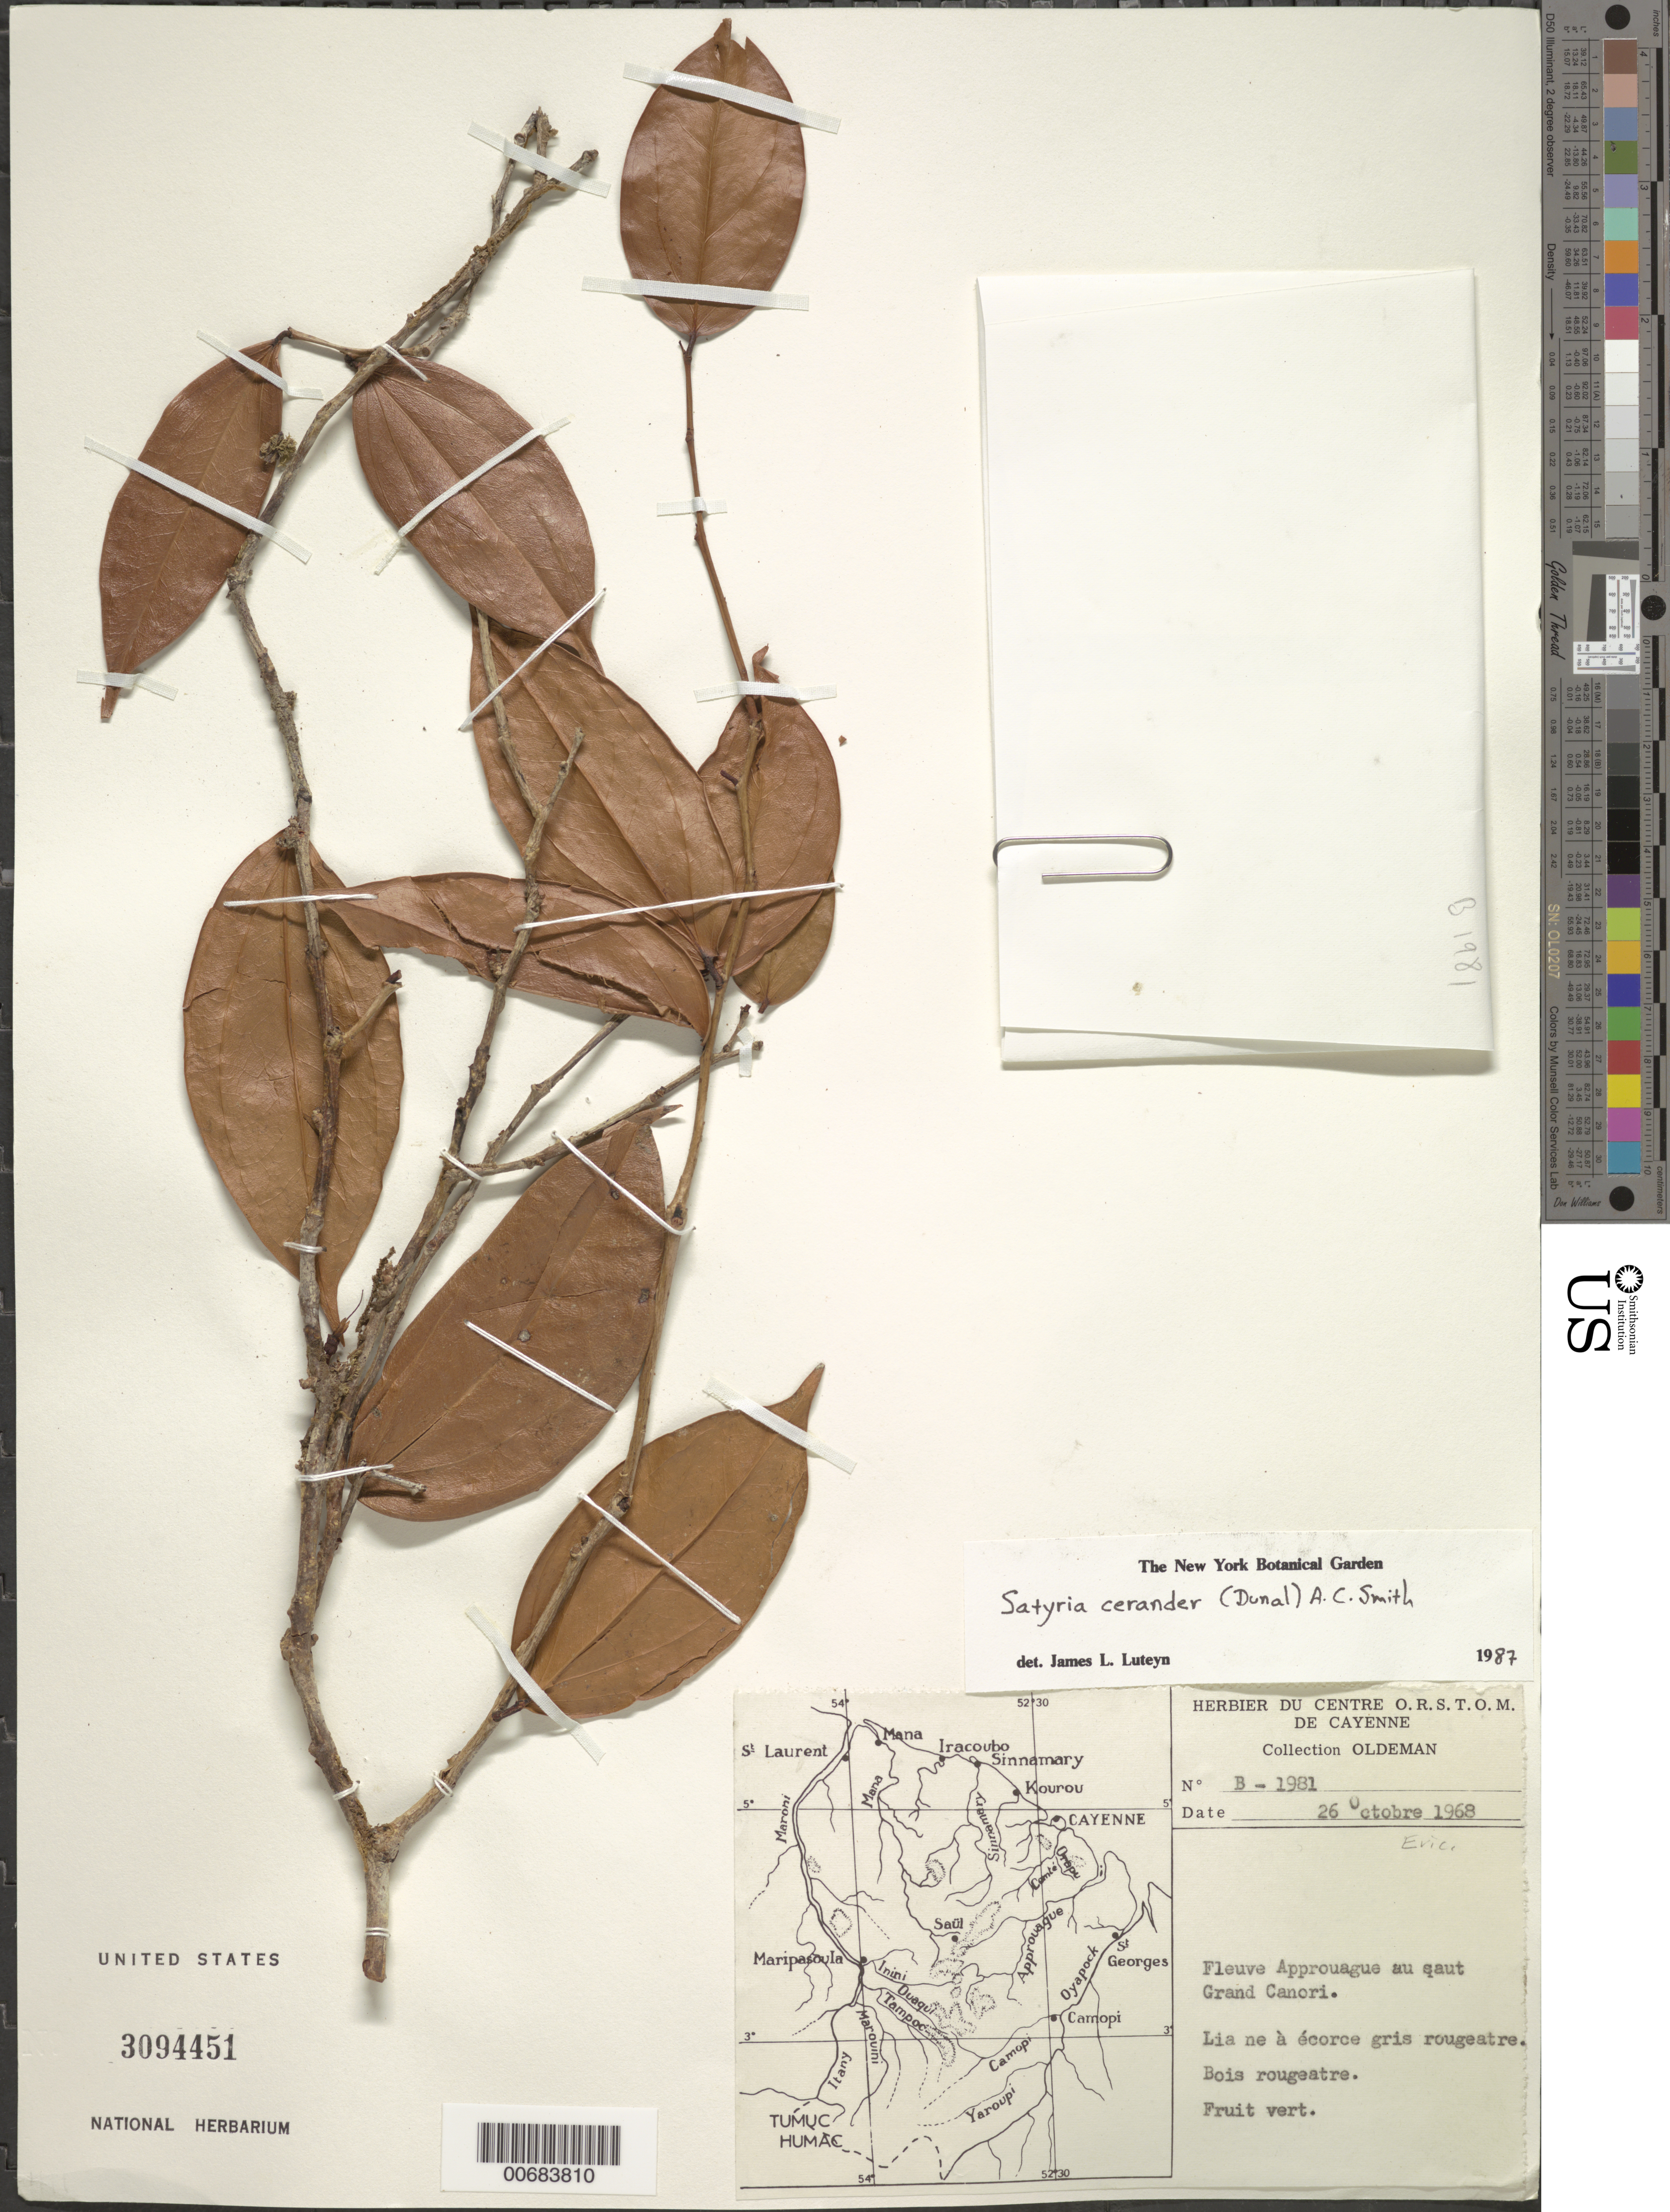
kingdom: Plantae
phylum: Tracheophyta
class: Magnoliopsida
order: Ericales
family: Ericaceae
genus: Satyria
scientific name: Satyria panurensis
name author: (Benth. ex Meisn.) Benth. & Hook. f. ex Nied.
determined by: Luteyn, J. L.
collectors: R. Oldeman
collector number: B 1981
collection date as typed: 26-Oct-68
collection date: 1968-10-26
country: French Guiana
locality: Saut Grand Cañori, Fleuve Approuague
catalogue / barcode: US 3094451